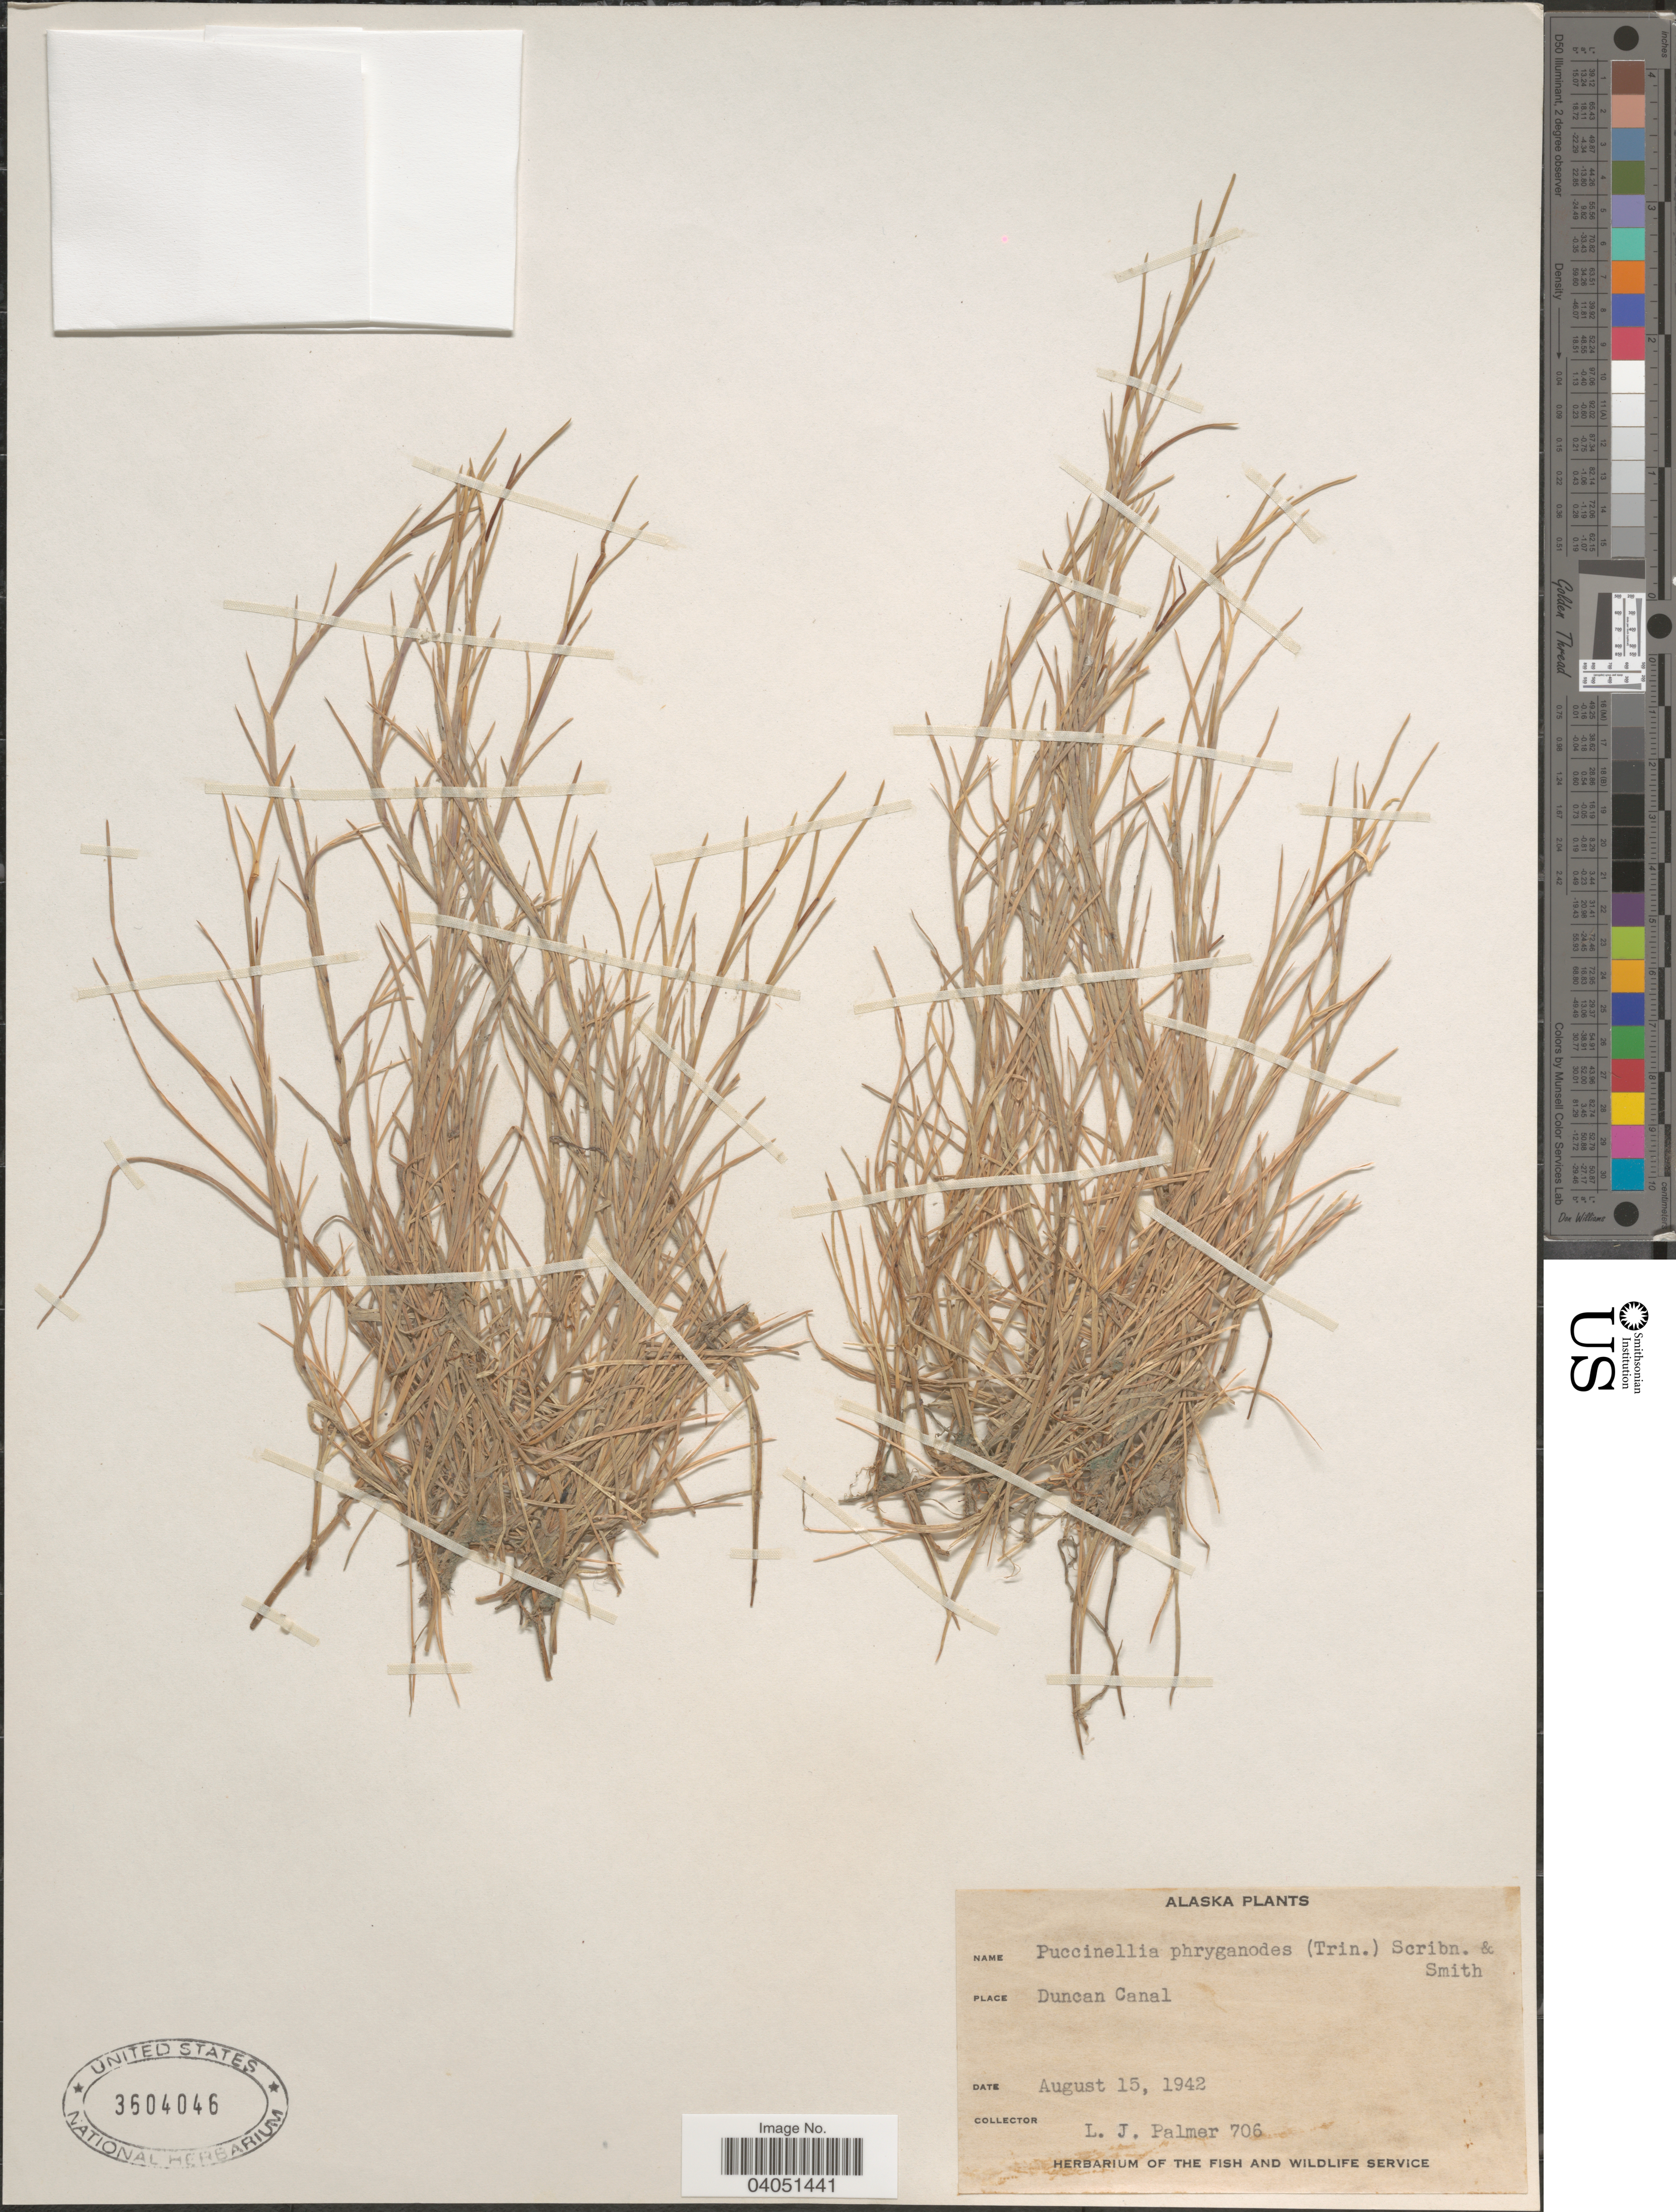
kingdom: Plantae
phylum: Tracheophyta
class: Liliopsida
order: Poales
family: Poaceae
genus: Puccinellia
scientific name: Puccinellia phryganodes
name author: (Trin.) Scribn. & Merr.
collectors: L. J. Palmer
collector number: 706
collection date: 1942-08-15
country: United States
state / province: Alaska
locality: Duncan Canal.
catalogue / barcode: US 3604046